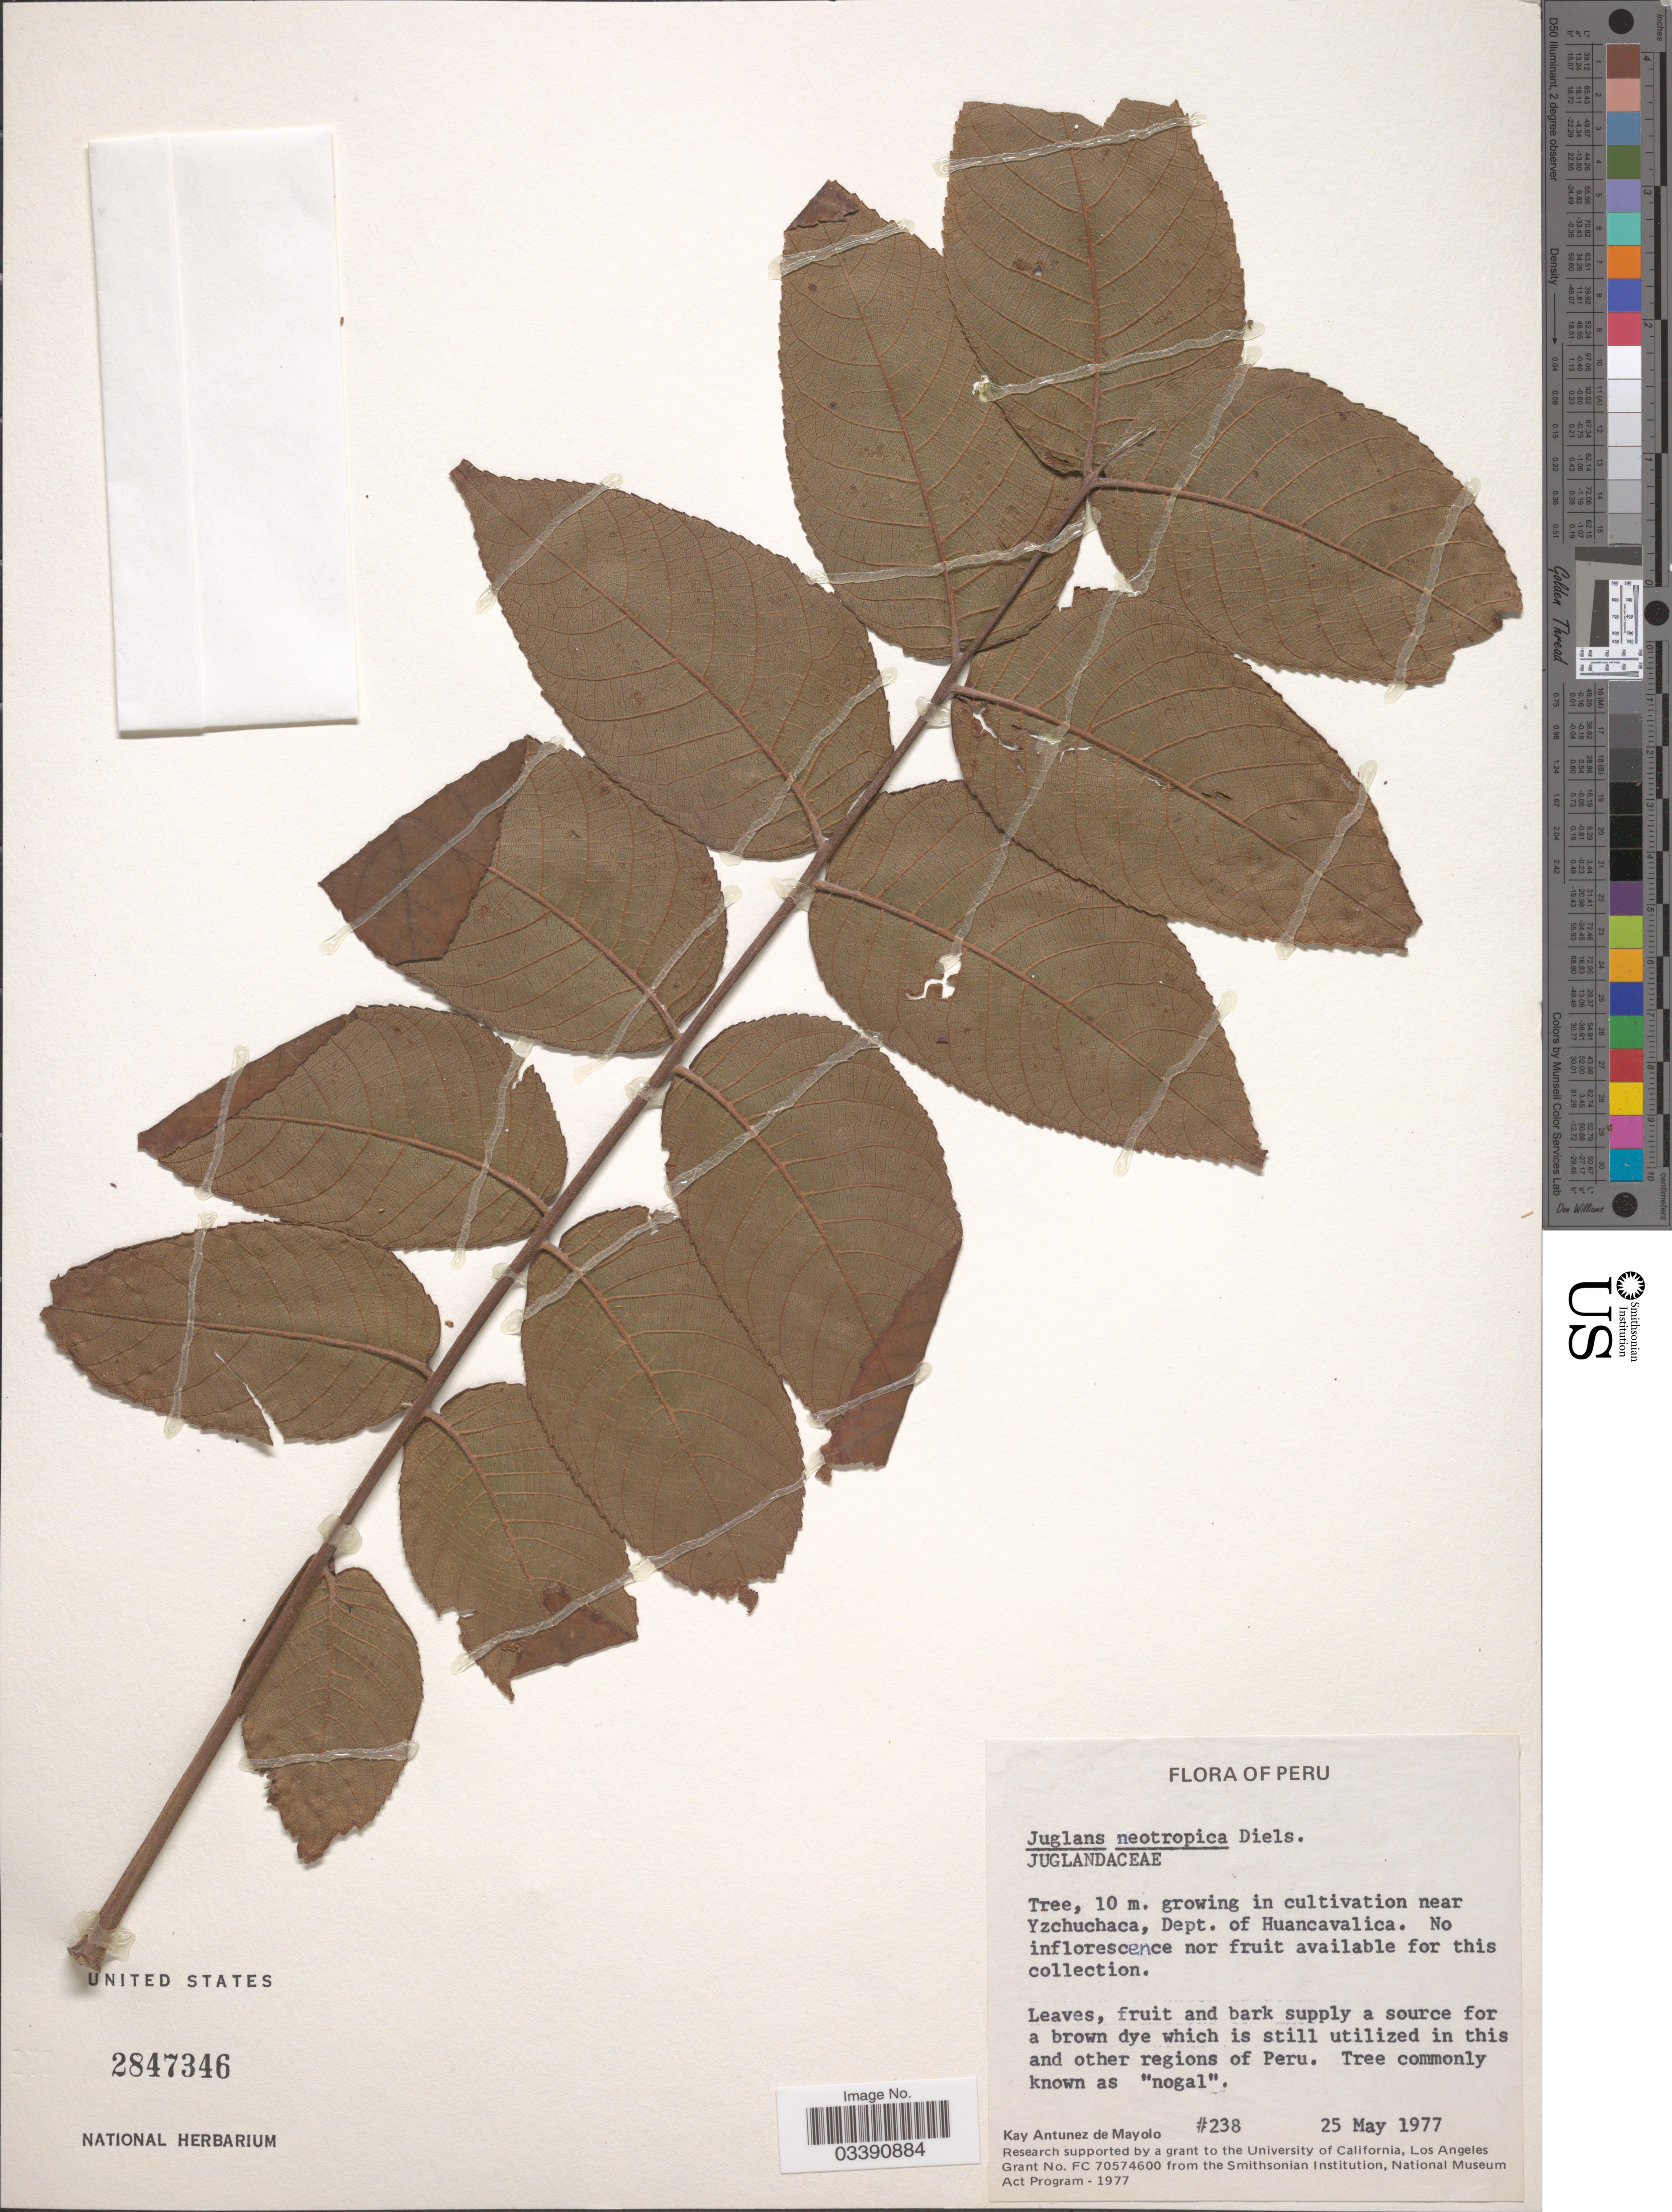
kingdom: Plantae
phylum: Tracheophyta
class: Magnoliopsida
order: Fagales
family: Juglandaceae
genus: Juglans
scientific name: Juglans neotropica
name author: Diels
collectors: K. Antunez de Mayolo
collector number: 238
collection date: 1977-05-25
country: Peru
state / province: Huancavelica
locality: Near Yzchuchaca, Dept. of Huancavelica.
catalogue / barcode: US 2847346